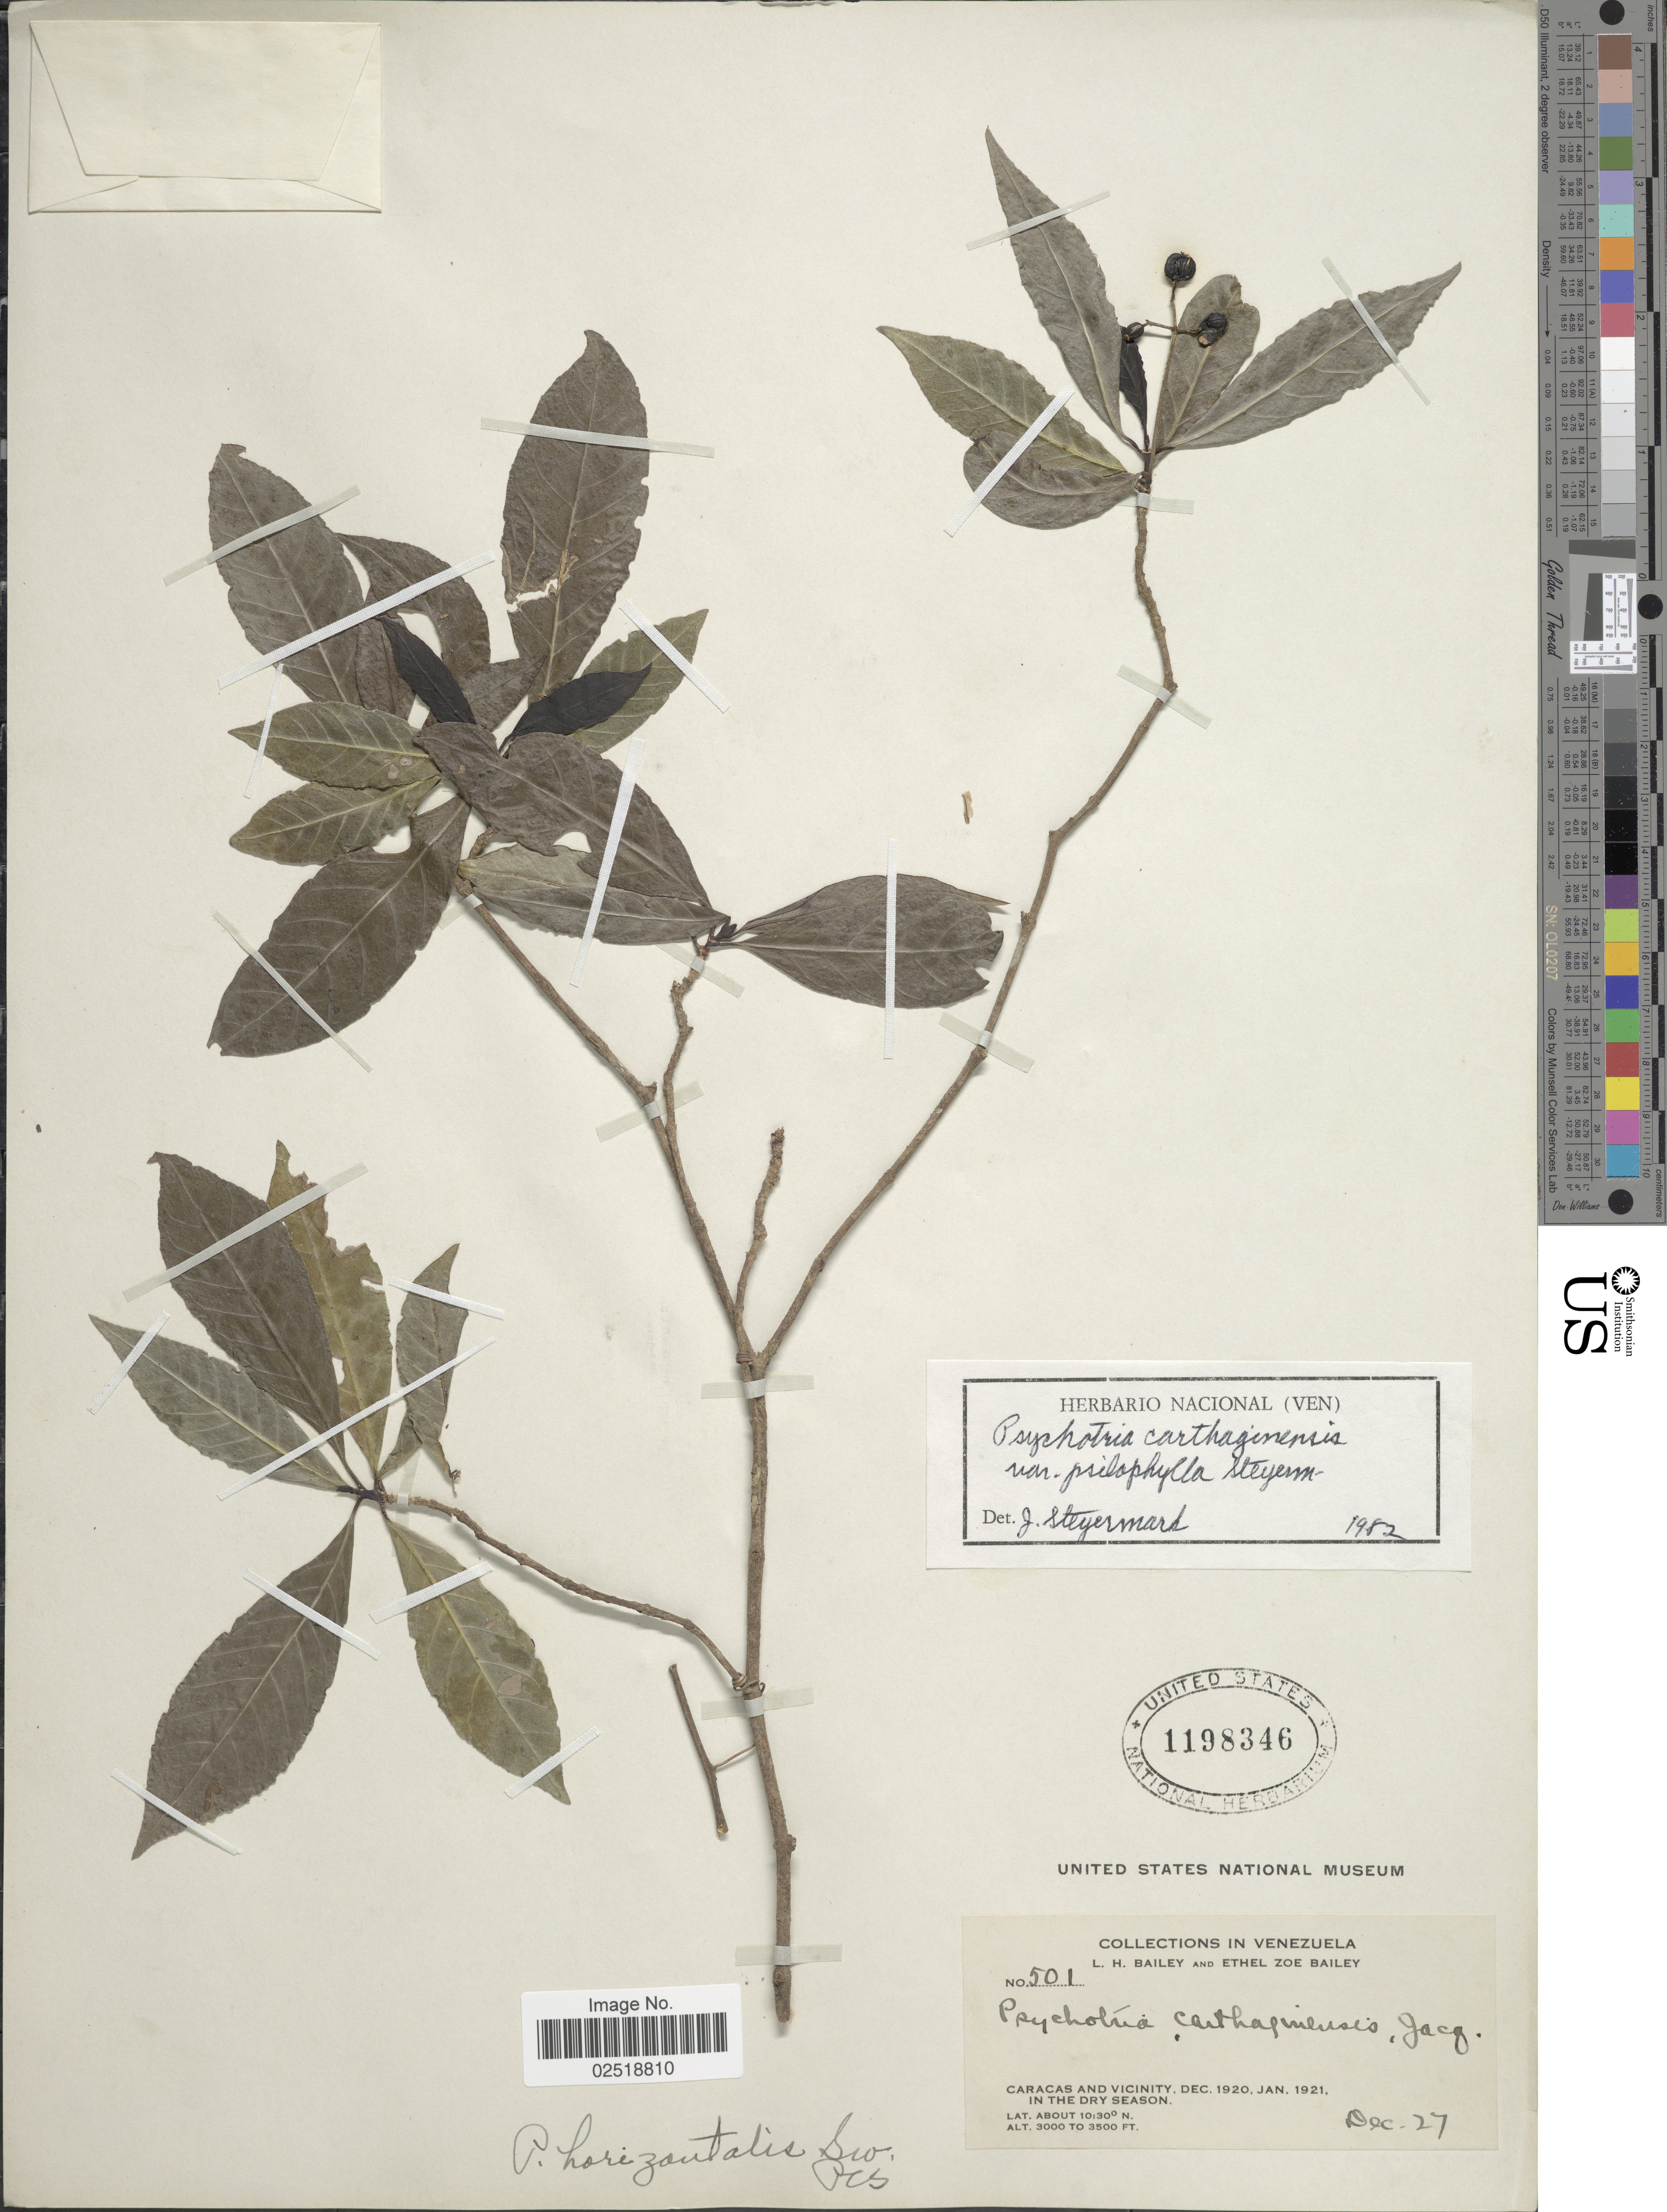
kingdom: Plantae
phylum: Tracheophyta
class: Magnoliopsida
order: Gentianales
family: Rubiaceae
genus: Psychotria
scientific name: Psychotria carthagenensis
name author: Jacq.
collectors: L. H. Bailey & E. Z. Bailey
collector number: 501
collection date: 1920-12-27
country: Venezuela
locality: Caracas and Vicinity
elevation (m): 914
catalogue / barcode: US 1198346